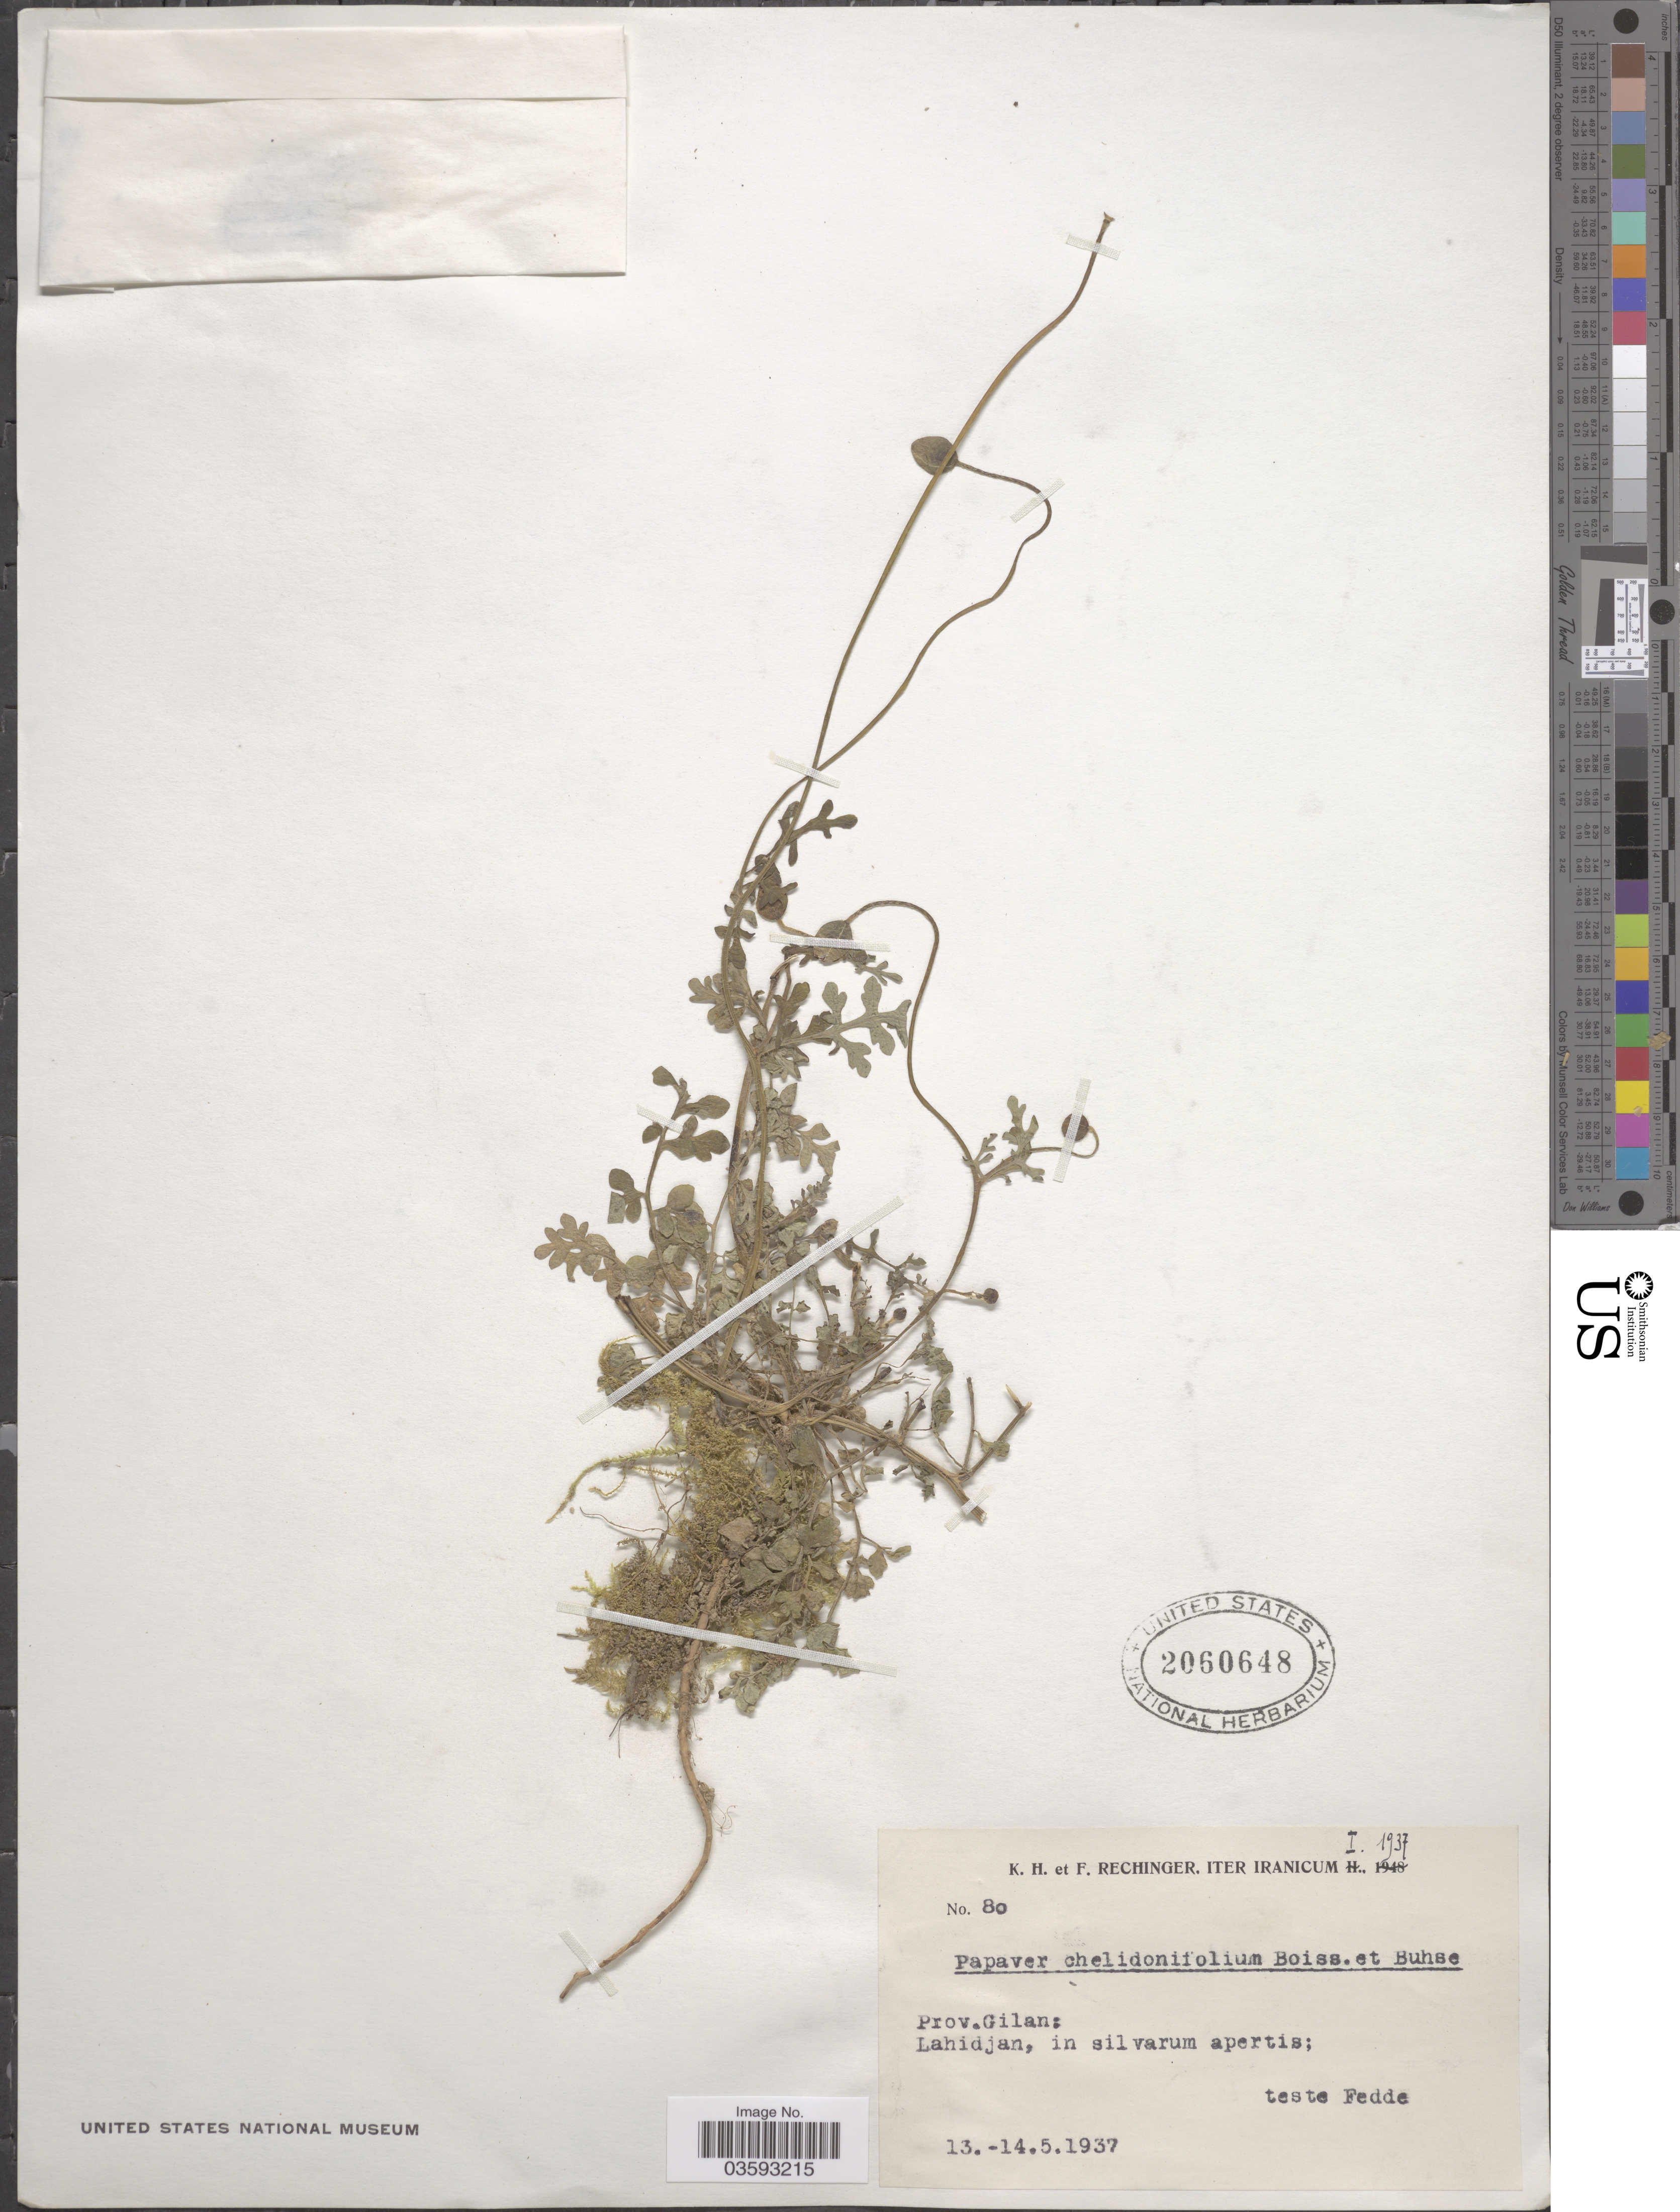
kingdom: Plantae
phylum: Tracheophyta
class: Magnoliopsida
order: Ranunculales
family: Papaveraceae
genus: Papaver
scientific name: Papaver chelidoniifolium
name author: (L.) Boiss. & Buhse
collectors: K. H. Rechinger & F. Rechinger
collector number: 80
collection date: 1937-05-13/1937-05-14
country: Iran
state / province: Gilan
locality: Iter Iranicum I. Lahidjan, in silvarum apertis.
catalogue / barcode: US 2060648